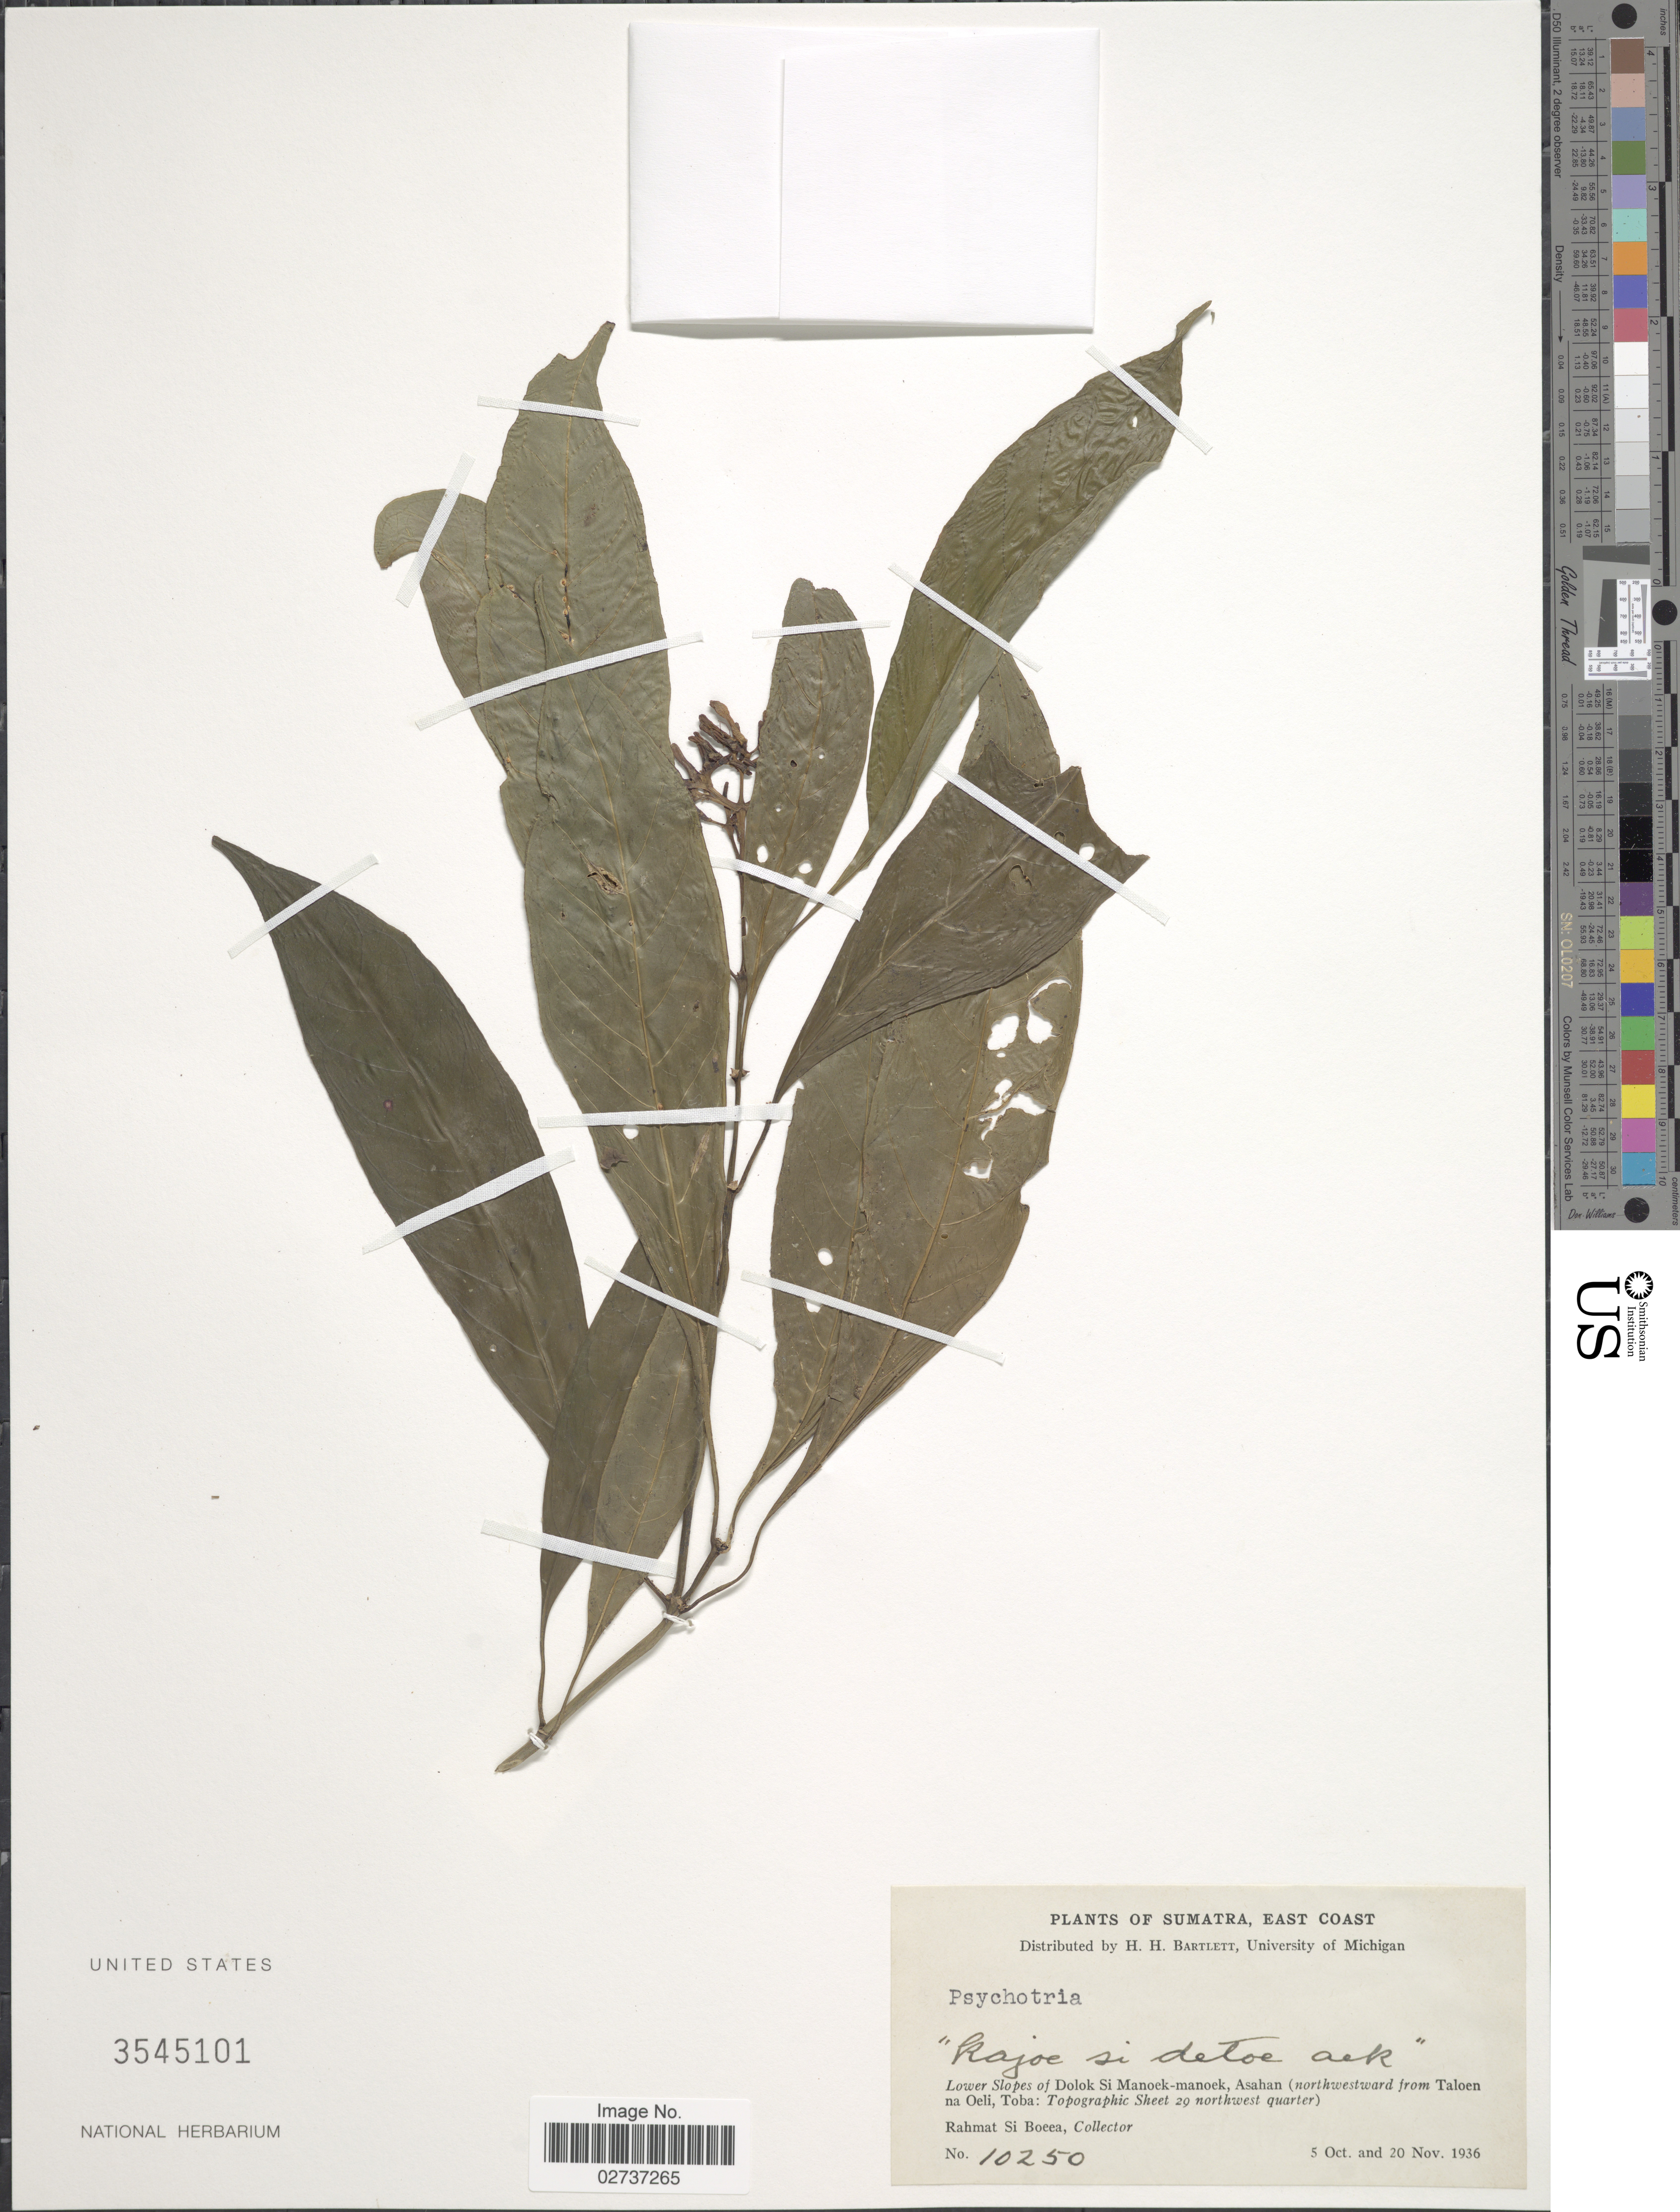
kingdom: Plantae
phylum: Tracheophyta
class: Magnoliopsida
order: Gentianales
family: Rubiaceae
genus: Psychotria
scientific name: Psychotria sp.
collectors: Rahmat Si Boeea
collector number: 10250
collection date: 1936-10-05/1936-11-20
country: Indonesia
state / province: Sumatra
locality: East Coast, Lower Slopes of Dolok Si Manoek-manoek, Asahan (northwestward from Taloen na Oeli, Toba: Topographic Sheet 29 northwest quarter)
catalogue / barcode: US 3545101